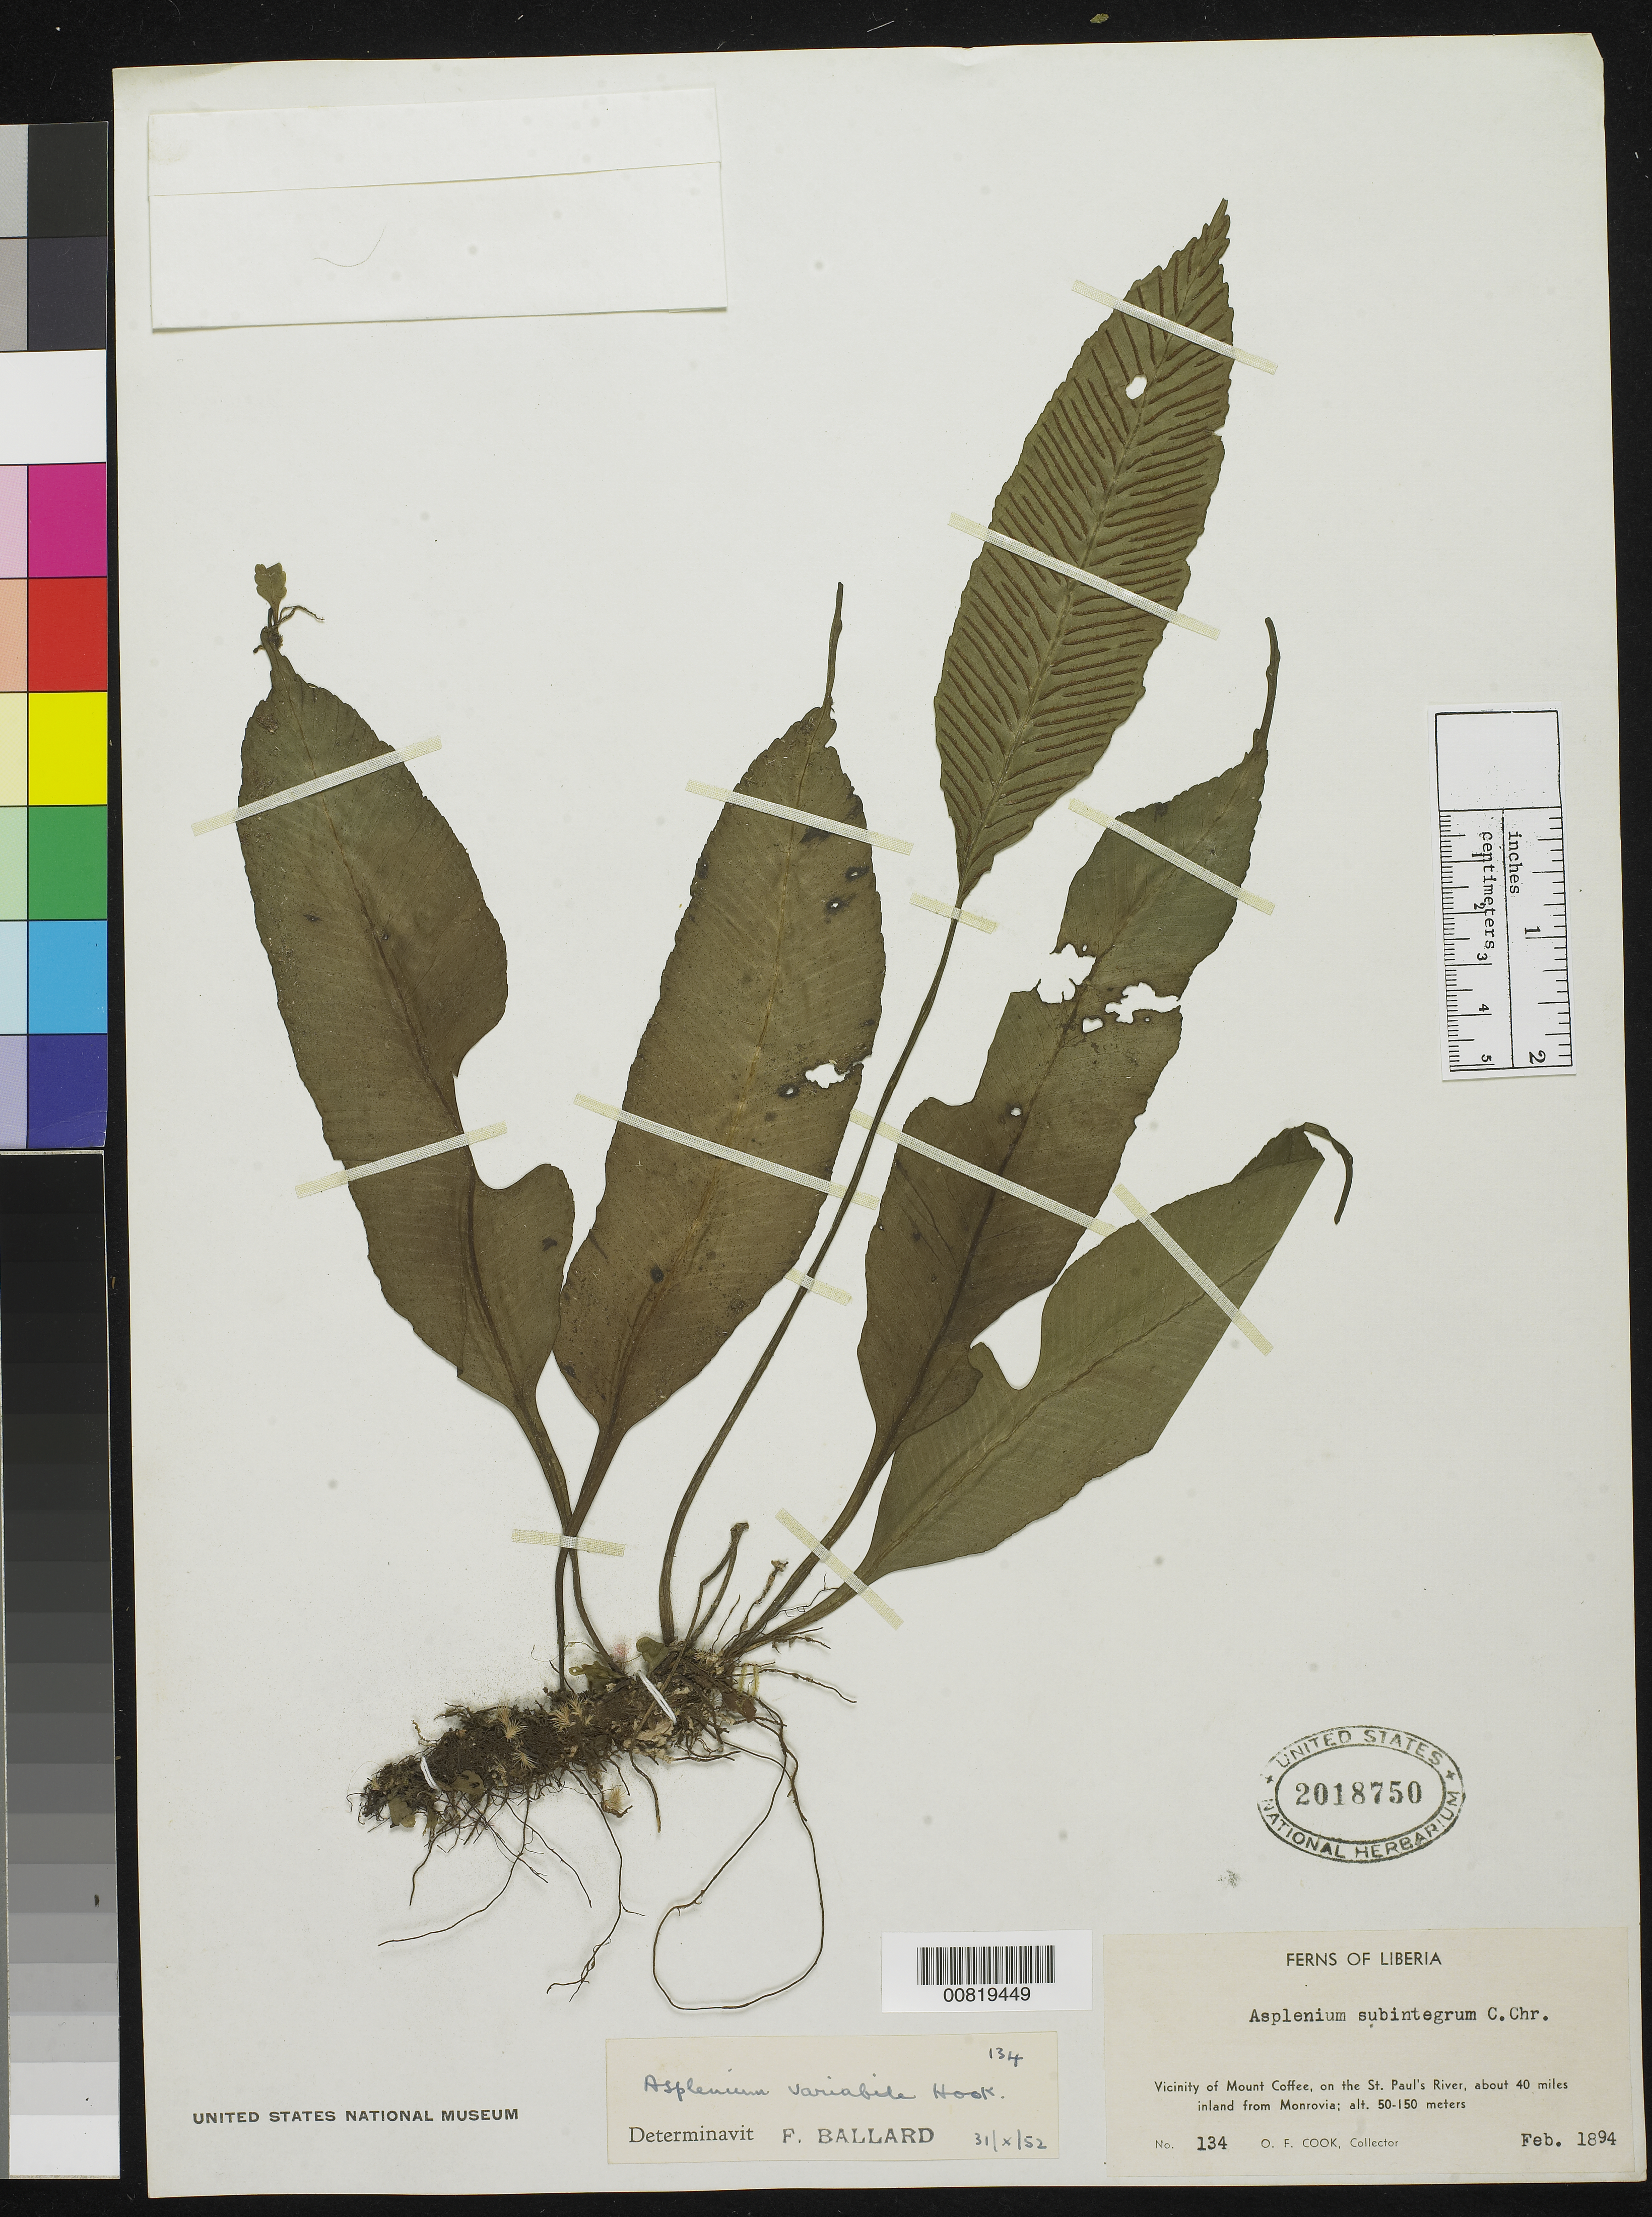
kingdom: Plantae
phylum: Tracheophyta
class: Polypodiopsida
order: Polypodiales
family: Aspleniaceae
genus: Asplenium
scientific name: Asplenium variabile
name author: Hook.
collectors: O. F. Cook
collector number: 134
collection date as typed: Feb 1894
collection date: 1894-02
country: Liberia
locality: Vicinity of Mt. Coffee, on the St. Paul's River, about 40 miles inland from Monrovia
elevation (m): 50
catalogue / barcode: US 2018750